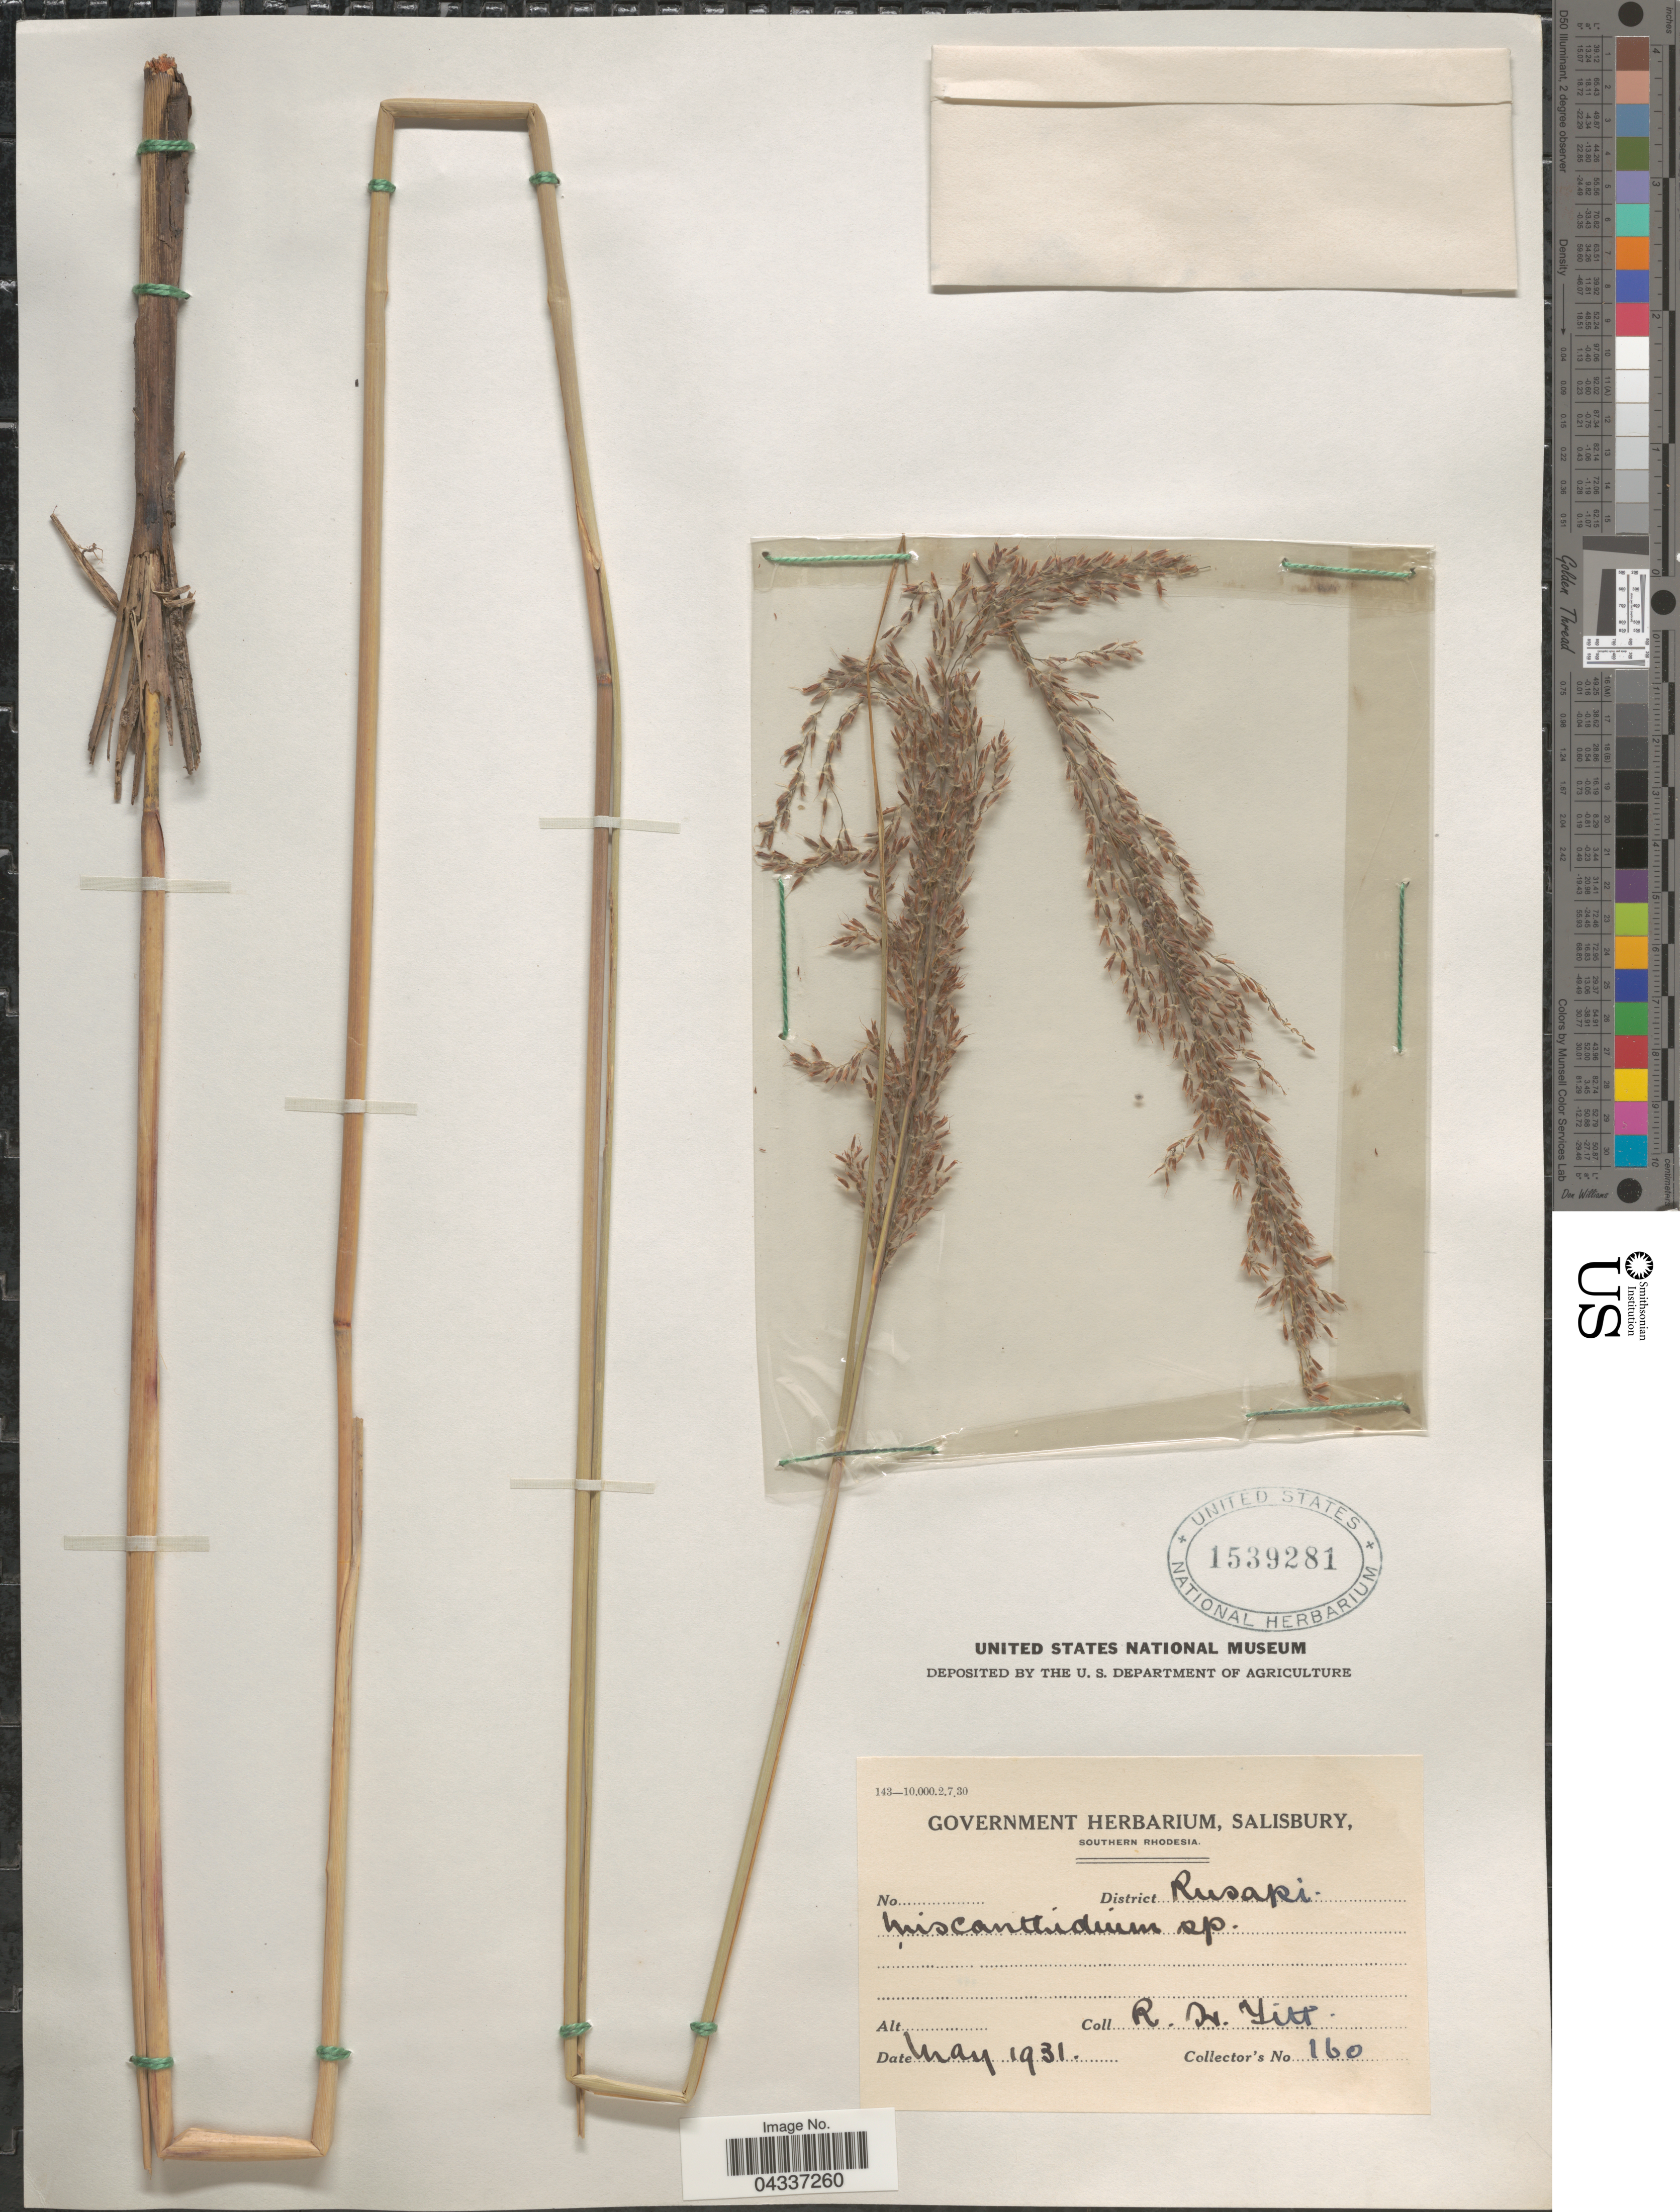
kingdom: Plantae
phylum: Tracheophyta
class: Liliopsida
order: Poales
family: Poaceae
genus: Miscanthidium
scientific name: Miscanthidium junceum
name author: (Stapf) Stapf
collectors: R. Fitt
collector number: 160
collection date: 1931-05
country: Zimbabwe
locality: District Rusaki.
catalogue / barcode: US 1539281